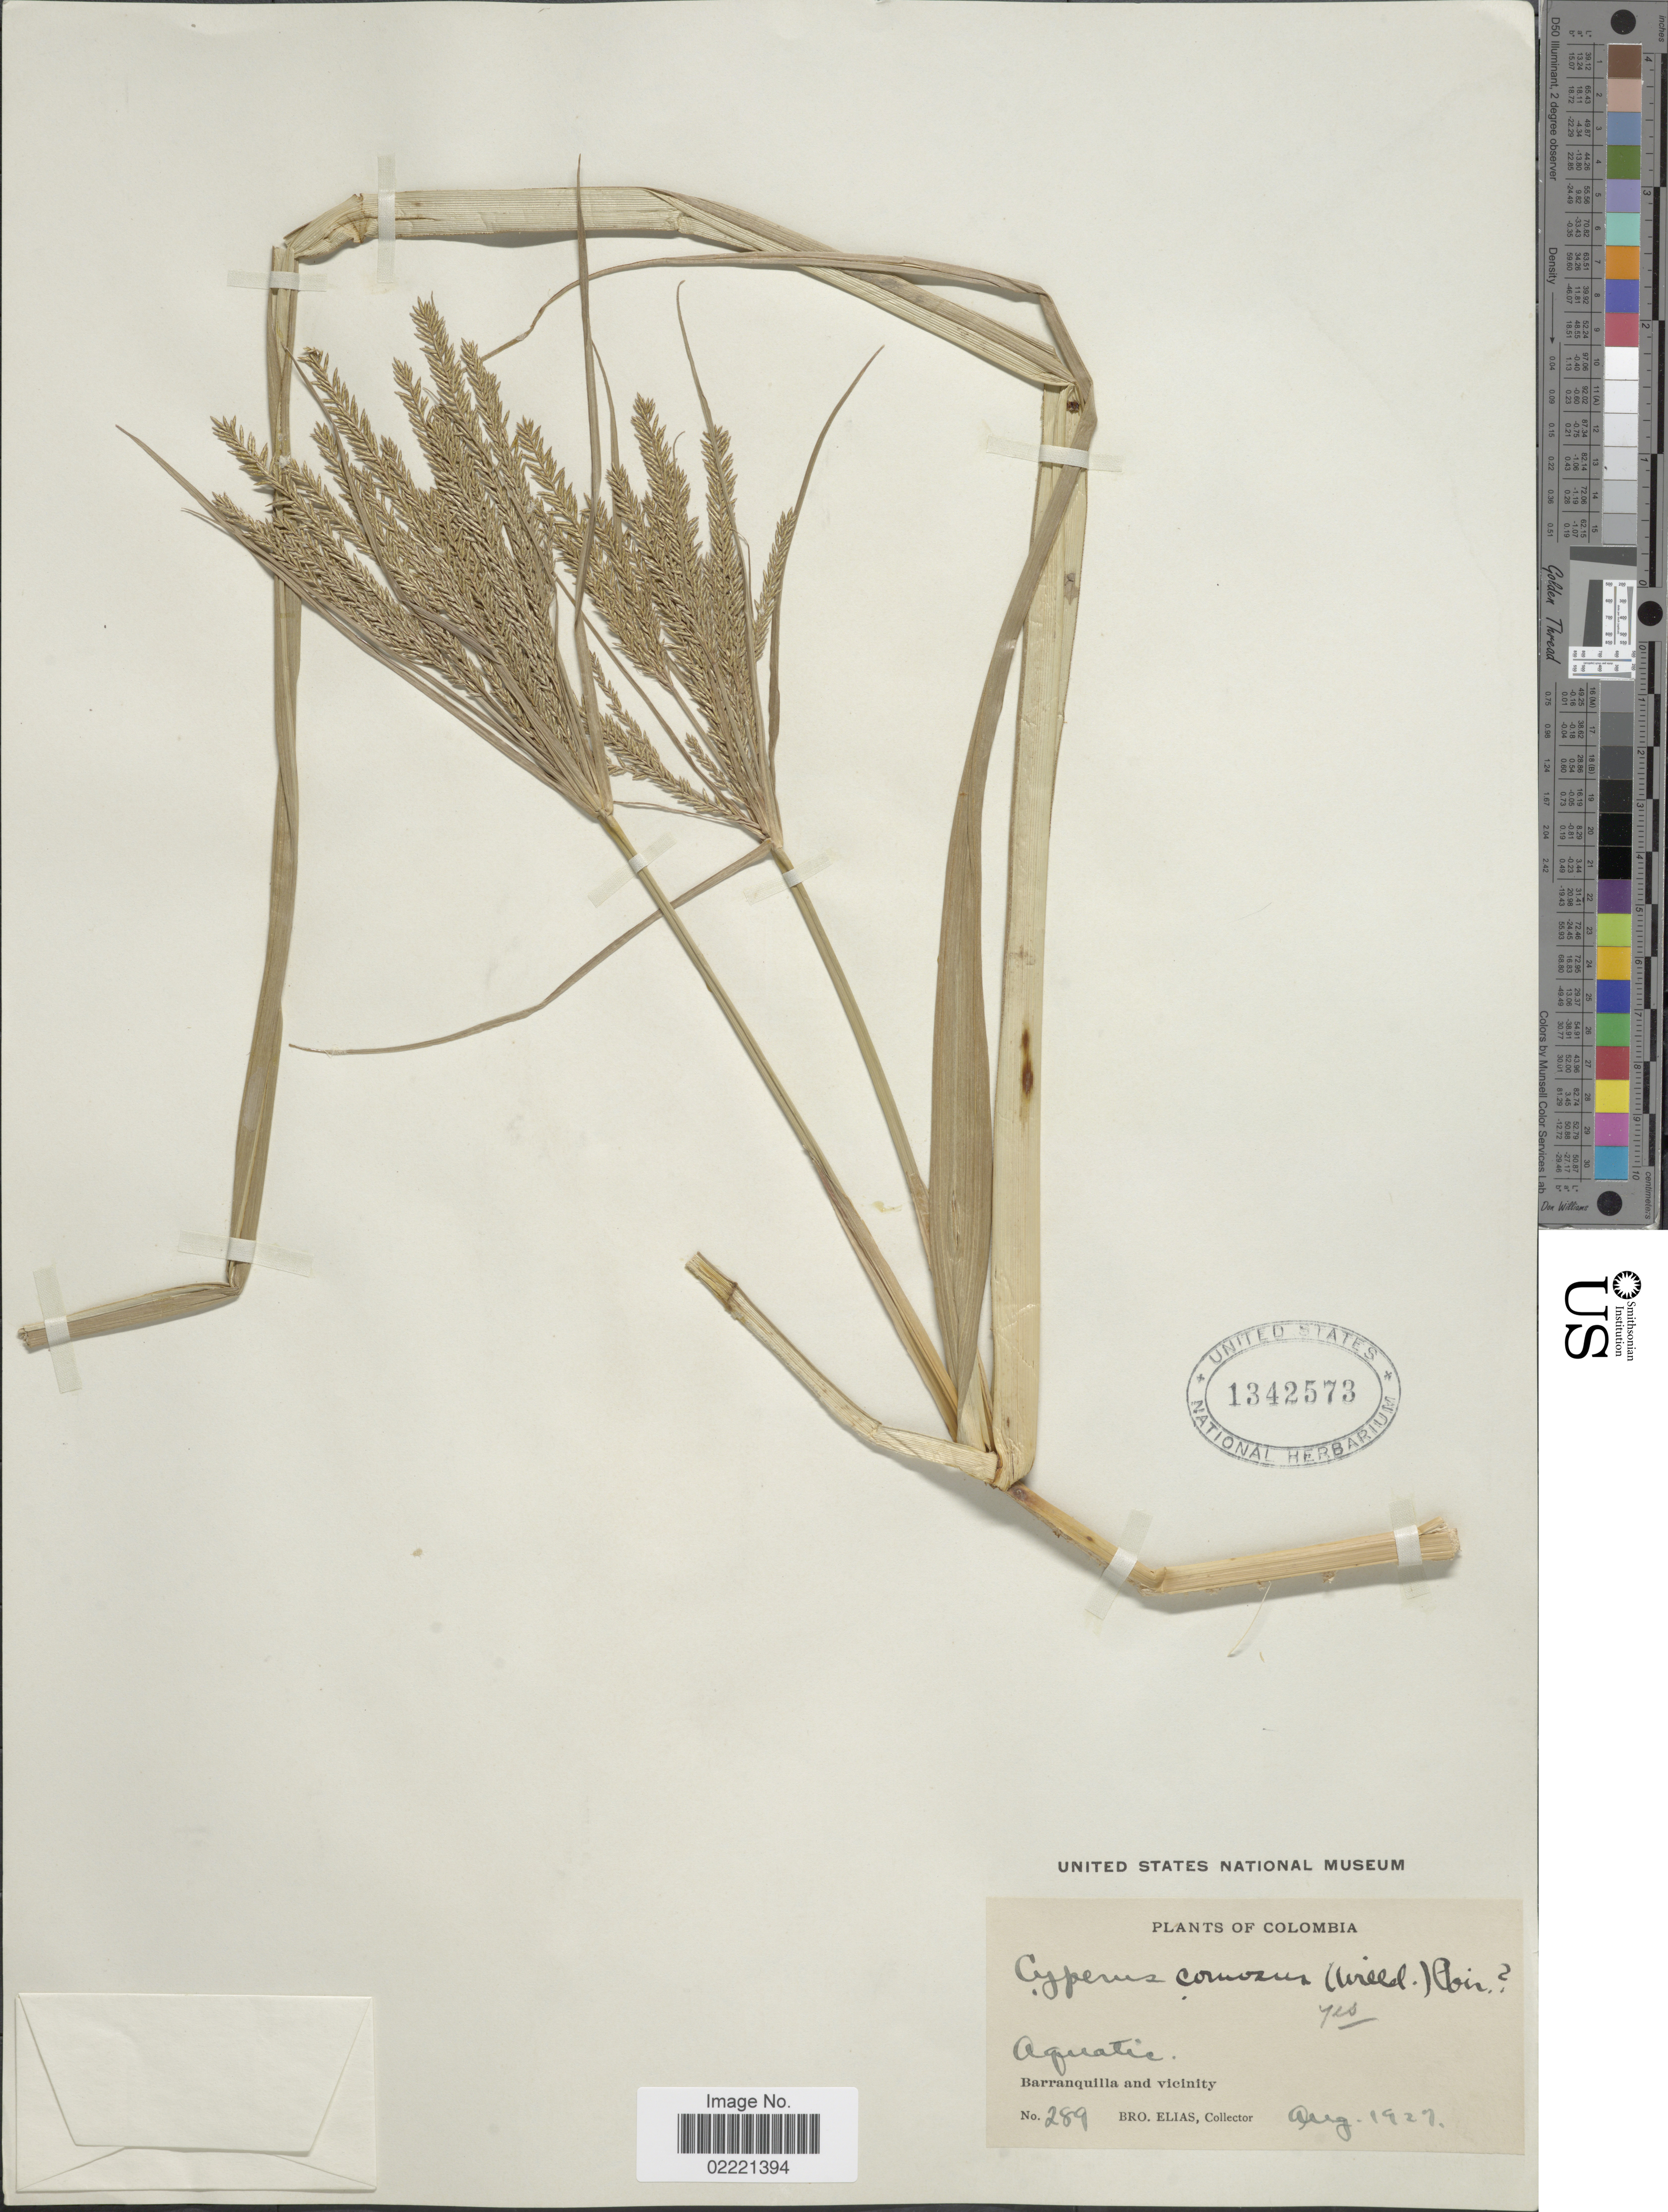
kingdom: Plantae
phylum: Tracheophyta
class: Liliopsida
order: Poales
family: Cyperaceae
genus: Cyperus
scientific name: Cyperus digitatus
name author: Roxb.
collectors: Bro. Elias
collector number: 289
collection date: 1927-08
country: Colombia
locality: Aquatic, Barranquilla and vicinity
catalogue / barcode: US 1342573